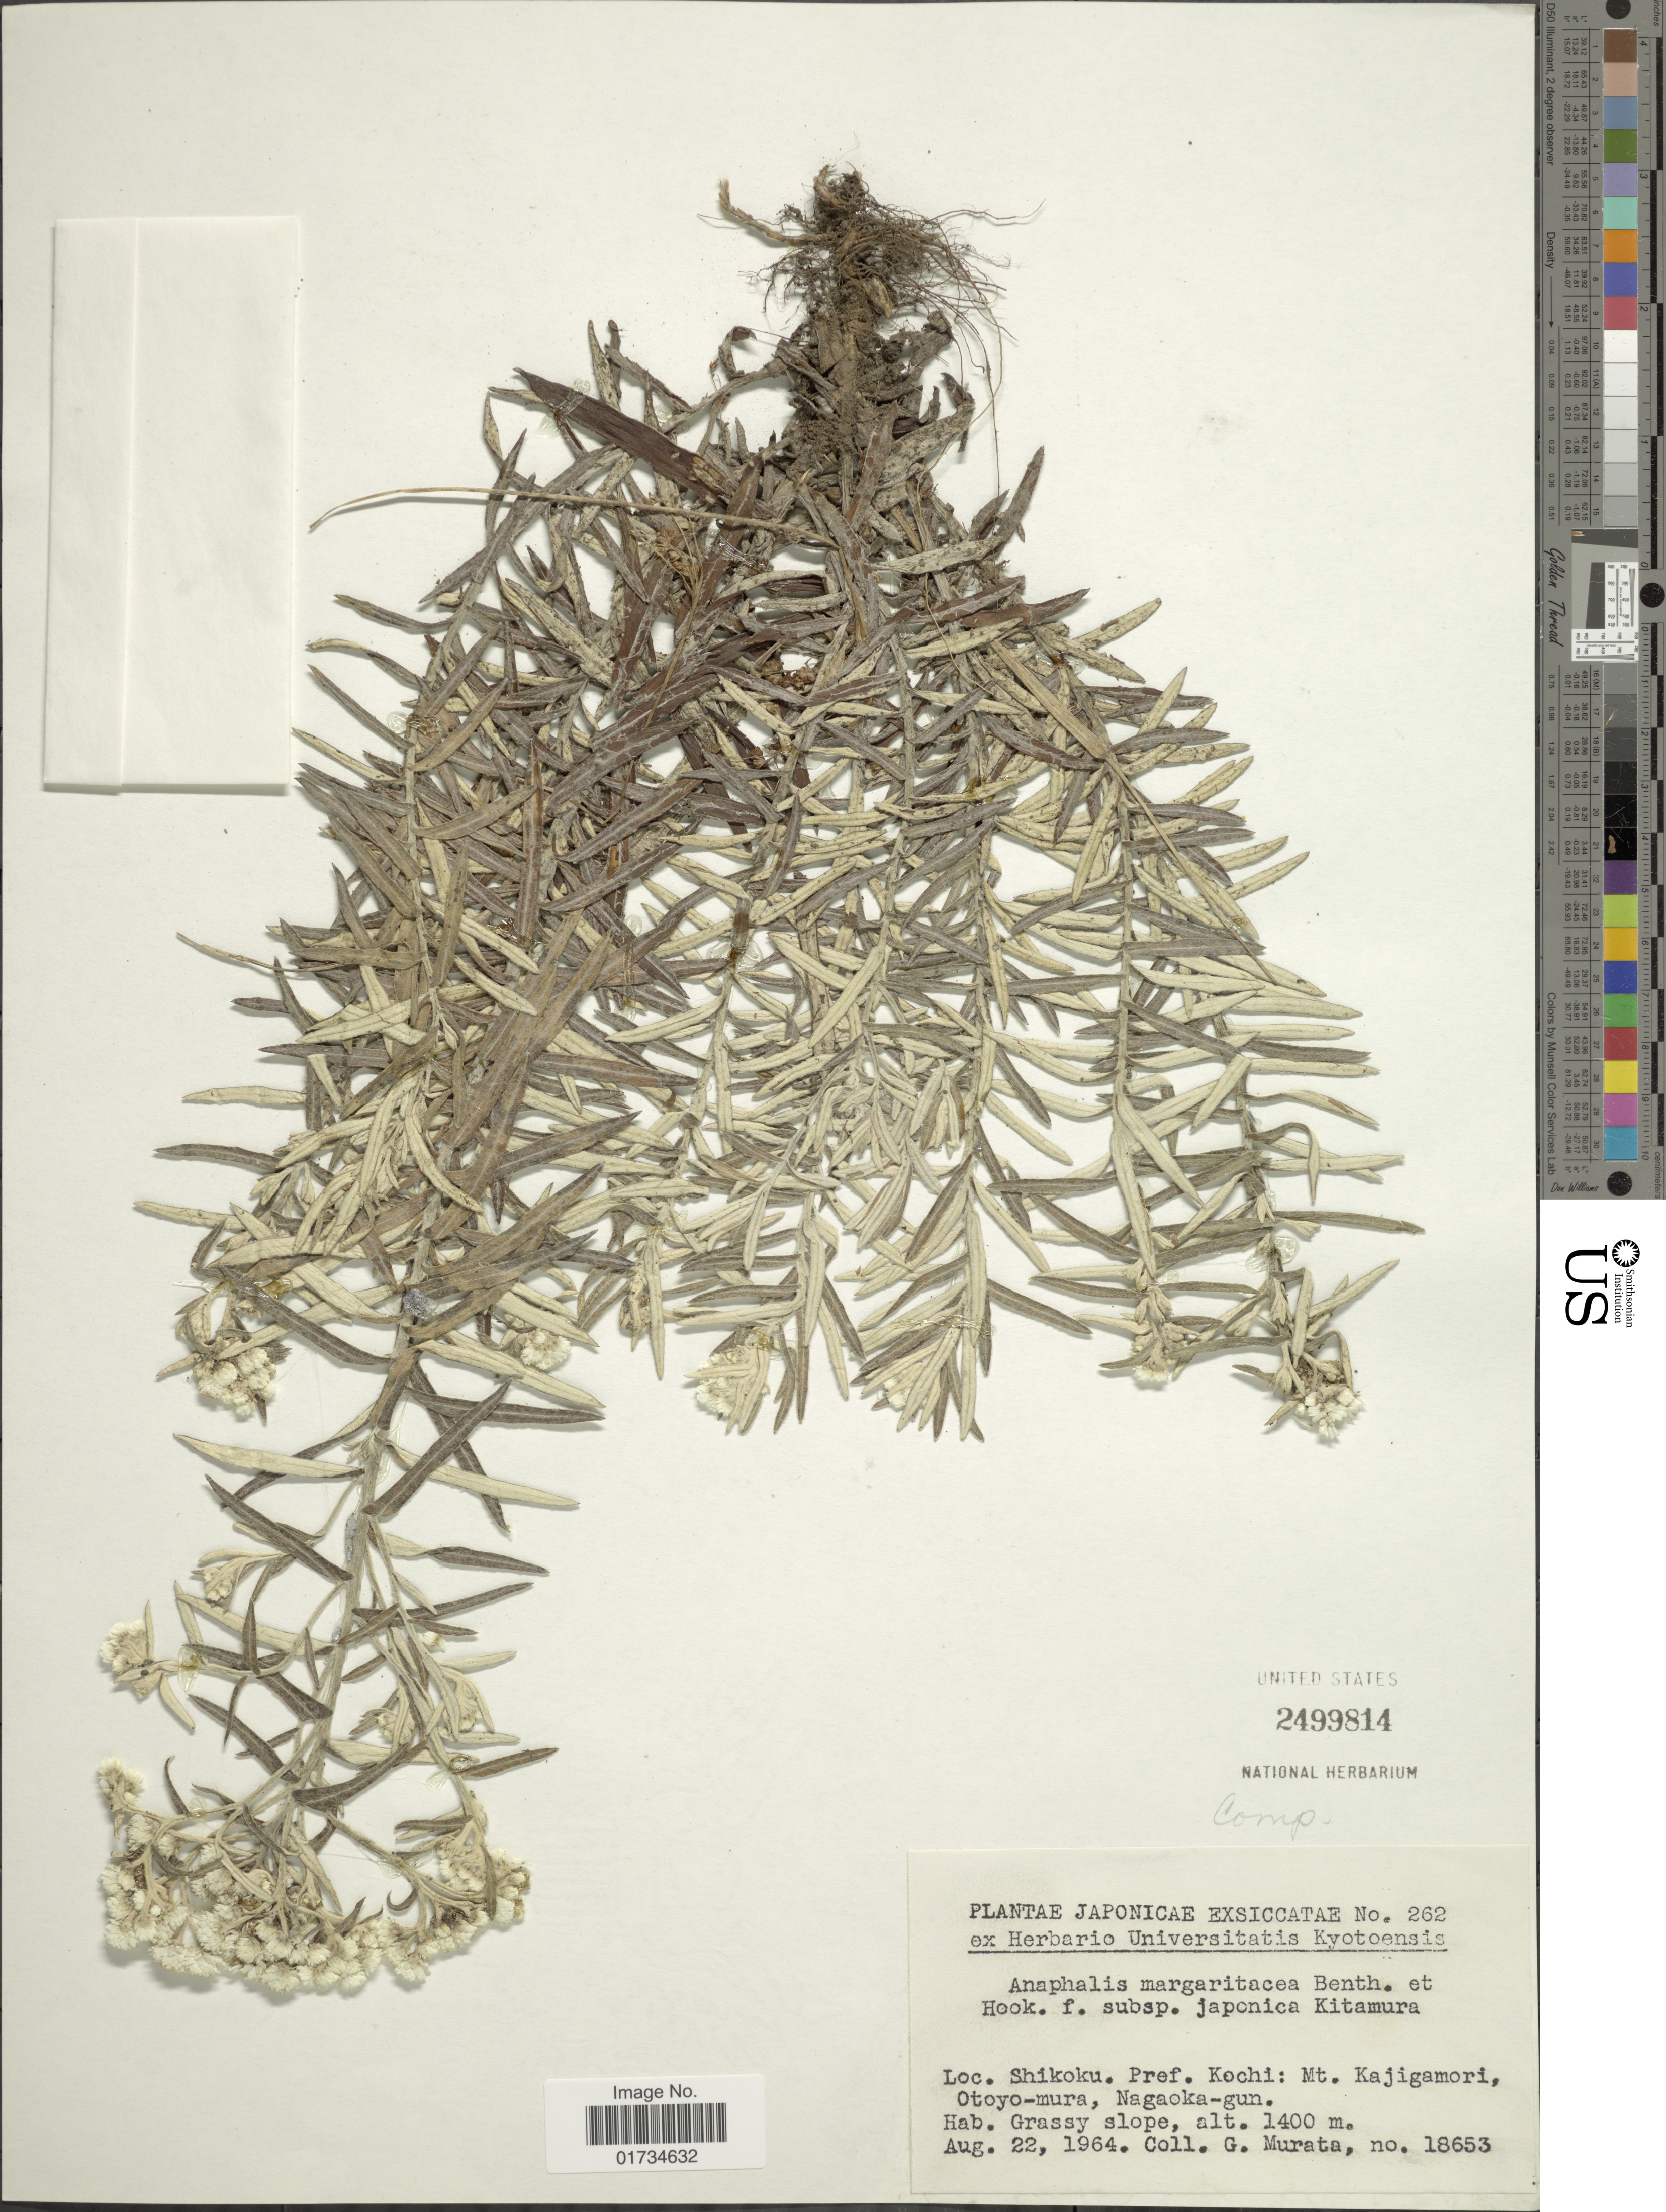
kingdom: Plantae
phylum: Tracheophyta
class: Magnoliopsida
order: Asterales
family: Asteraceae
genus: Anaphalis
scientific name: Anaphalis margaritacea subsp. japonica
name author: (Maxim.) Kitam.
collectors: G. Murata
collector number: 18653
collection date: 1964-08-22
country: Japan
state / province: Koti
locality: Shikoku. Pref. Kochi: Mt. Kajigamori, Otoyo-mura, Nagaoka-gun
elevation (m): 1400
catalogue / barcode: US 2499814